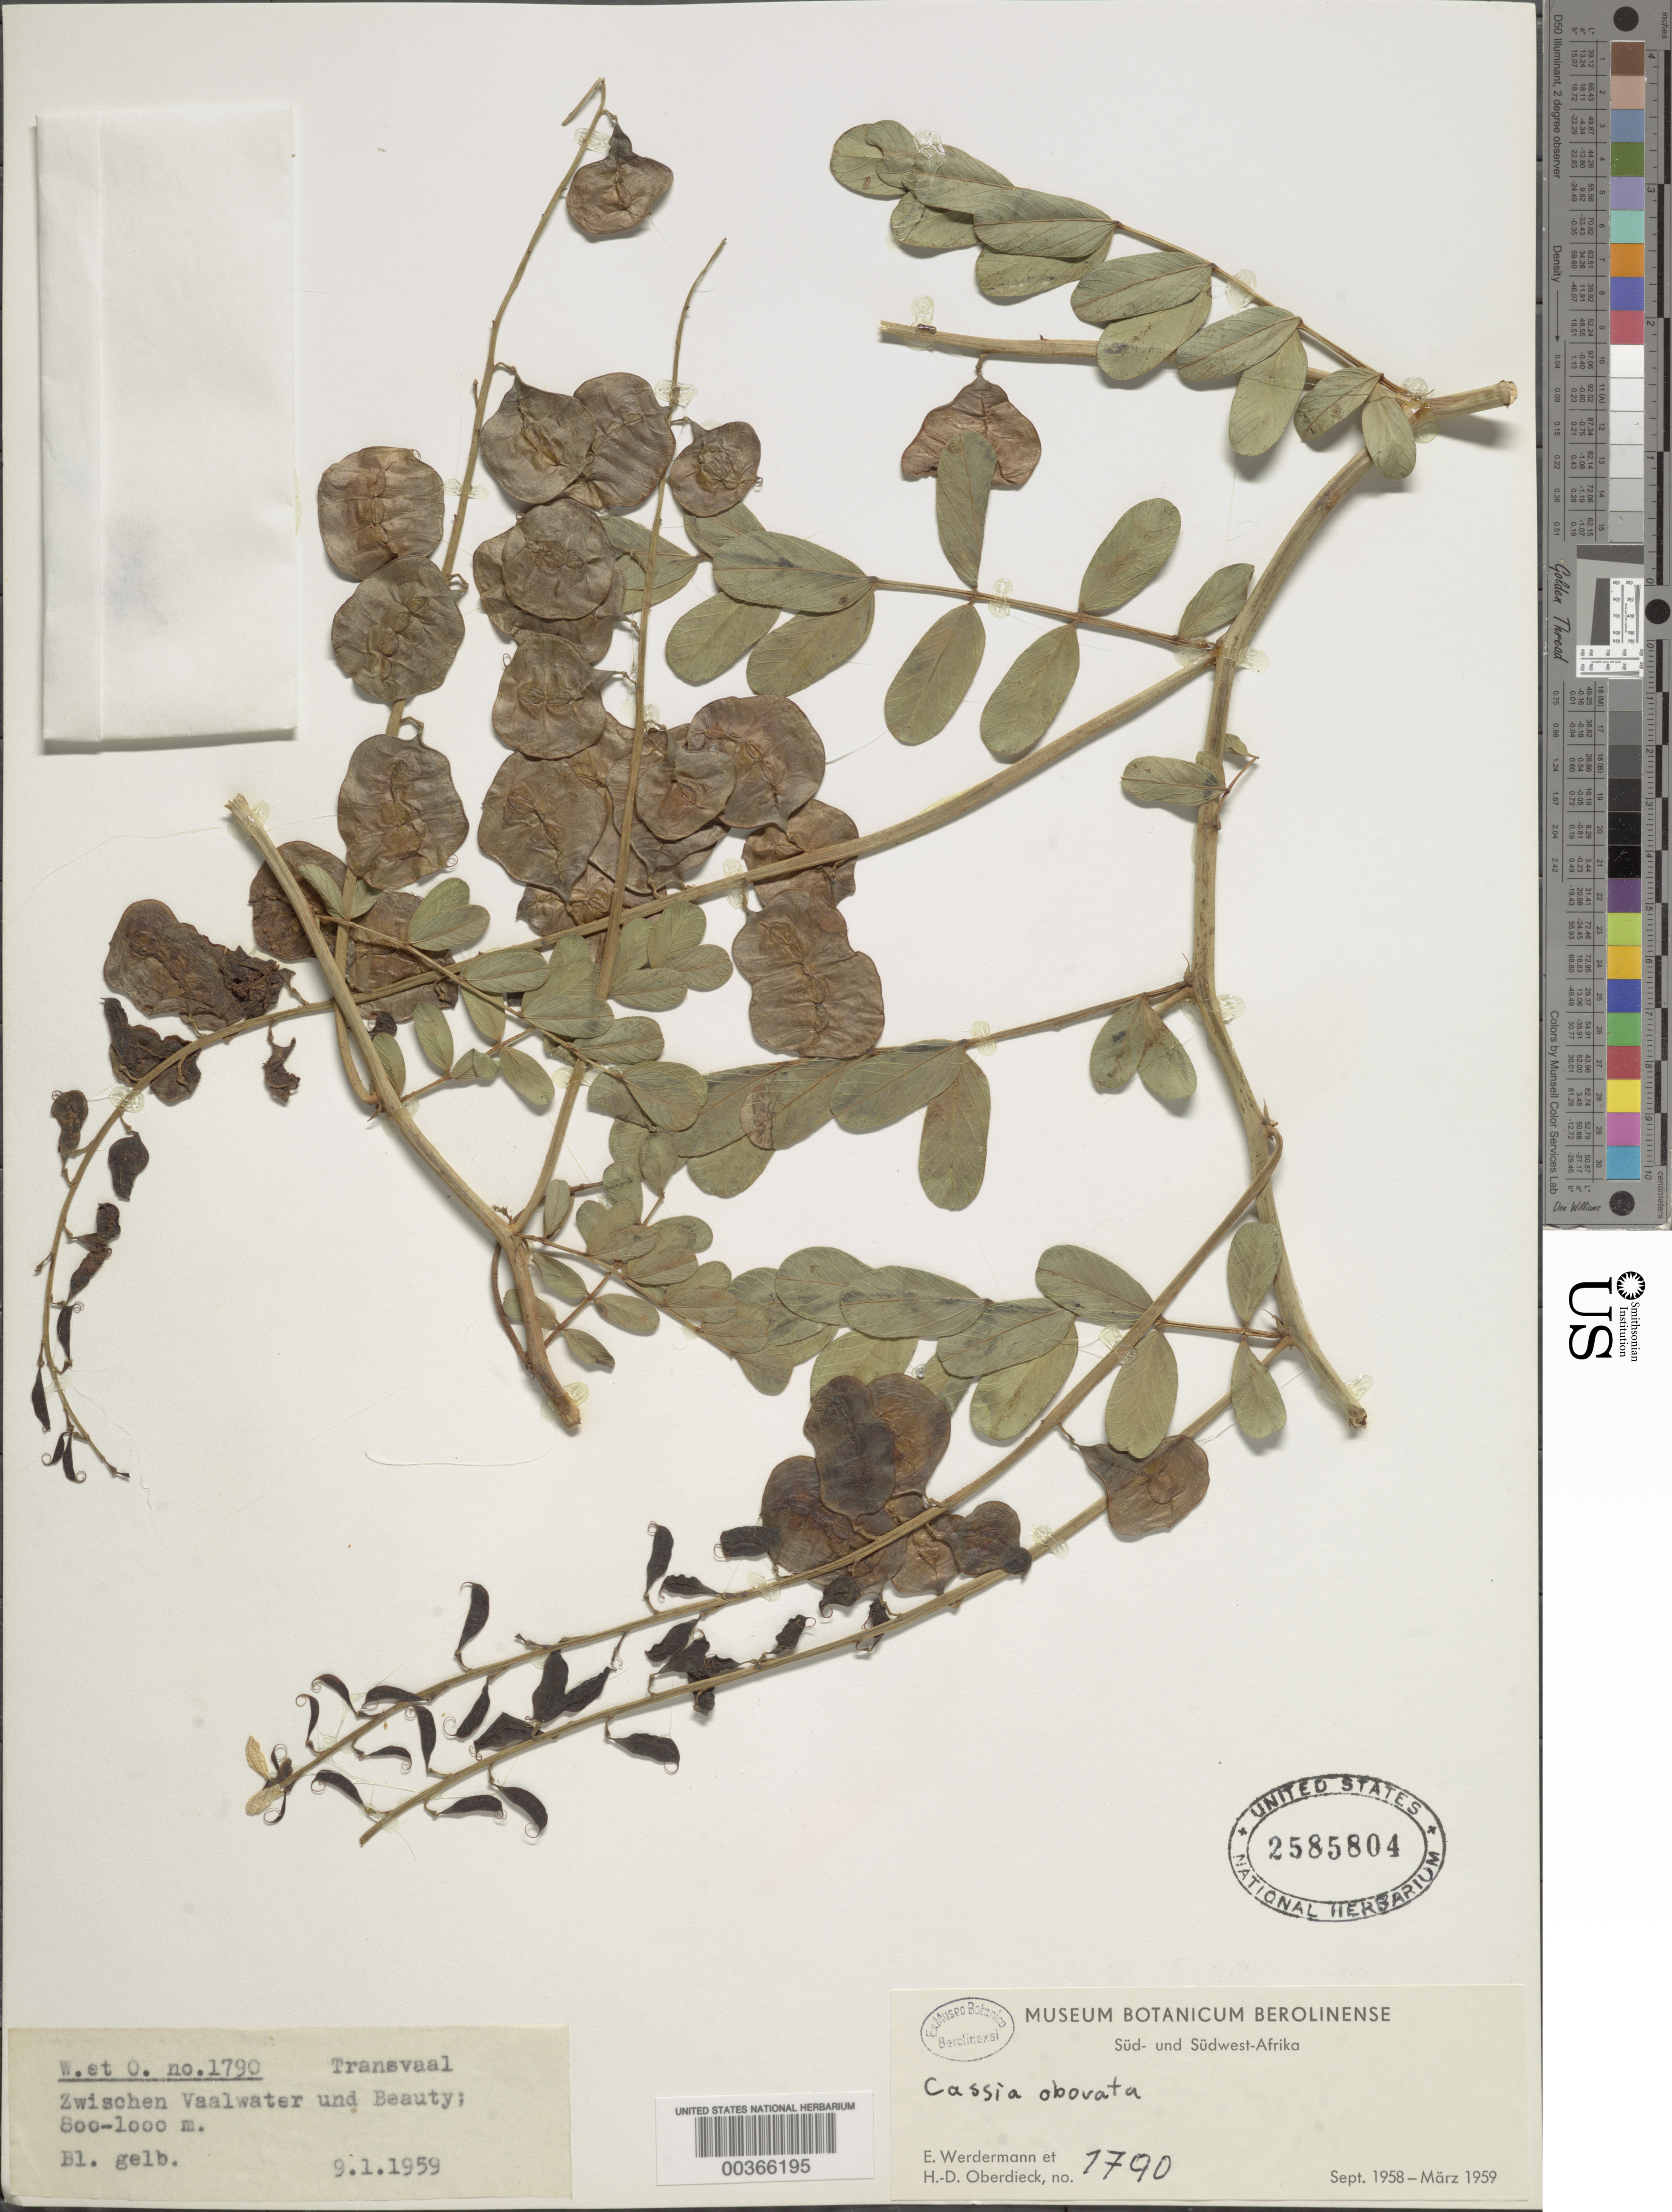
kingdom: Plantae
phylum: Tracheophyta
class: Magnoliopsida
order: Fabales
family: Fabaceae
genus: Senna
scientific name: Senna italica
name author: Mill.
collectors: E. Werdermann & H. Oberdieck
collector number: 1790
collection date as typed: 22 Jan 1959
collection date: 1959-01-22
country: South Africa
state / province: Limpopo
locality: Zwischen vaalwater und beauty. Transvaal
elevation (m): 800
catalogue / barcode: US 2585804